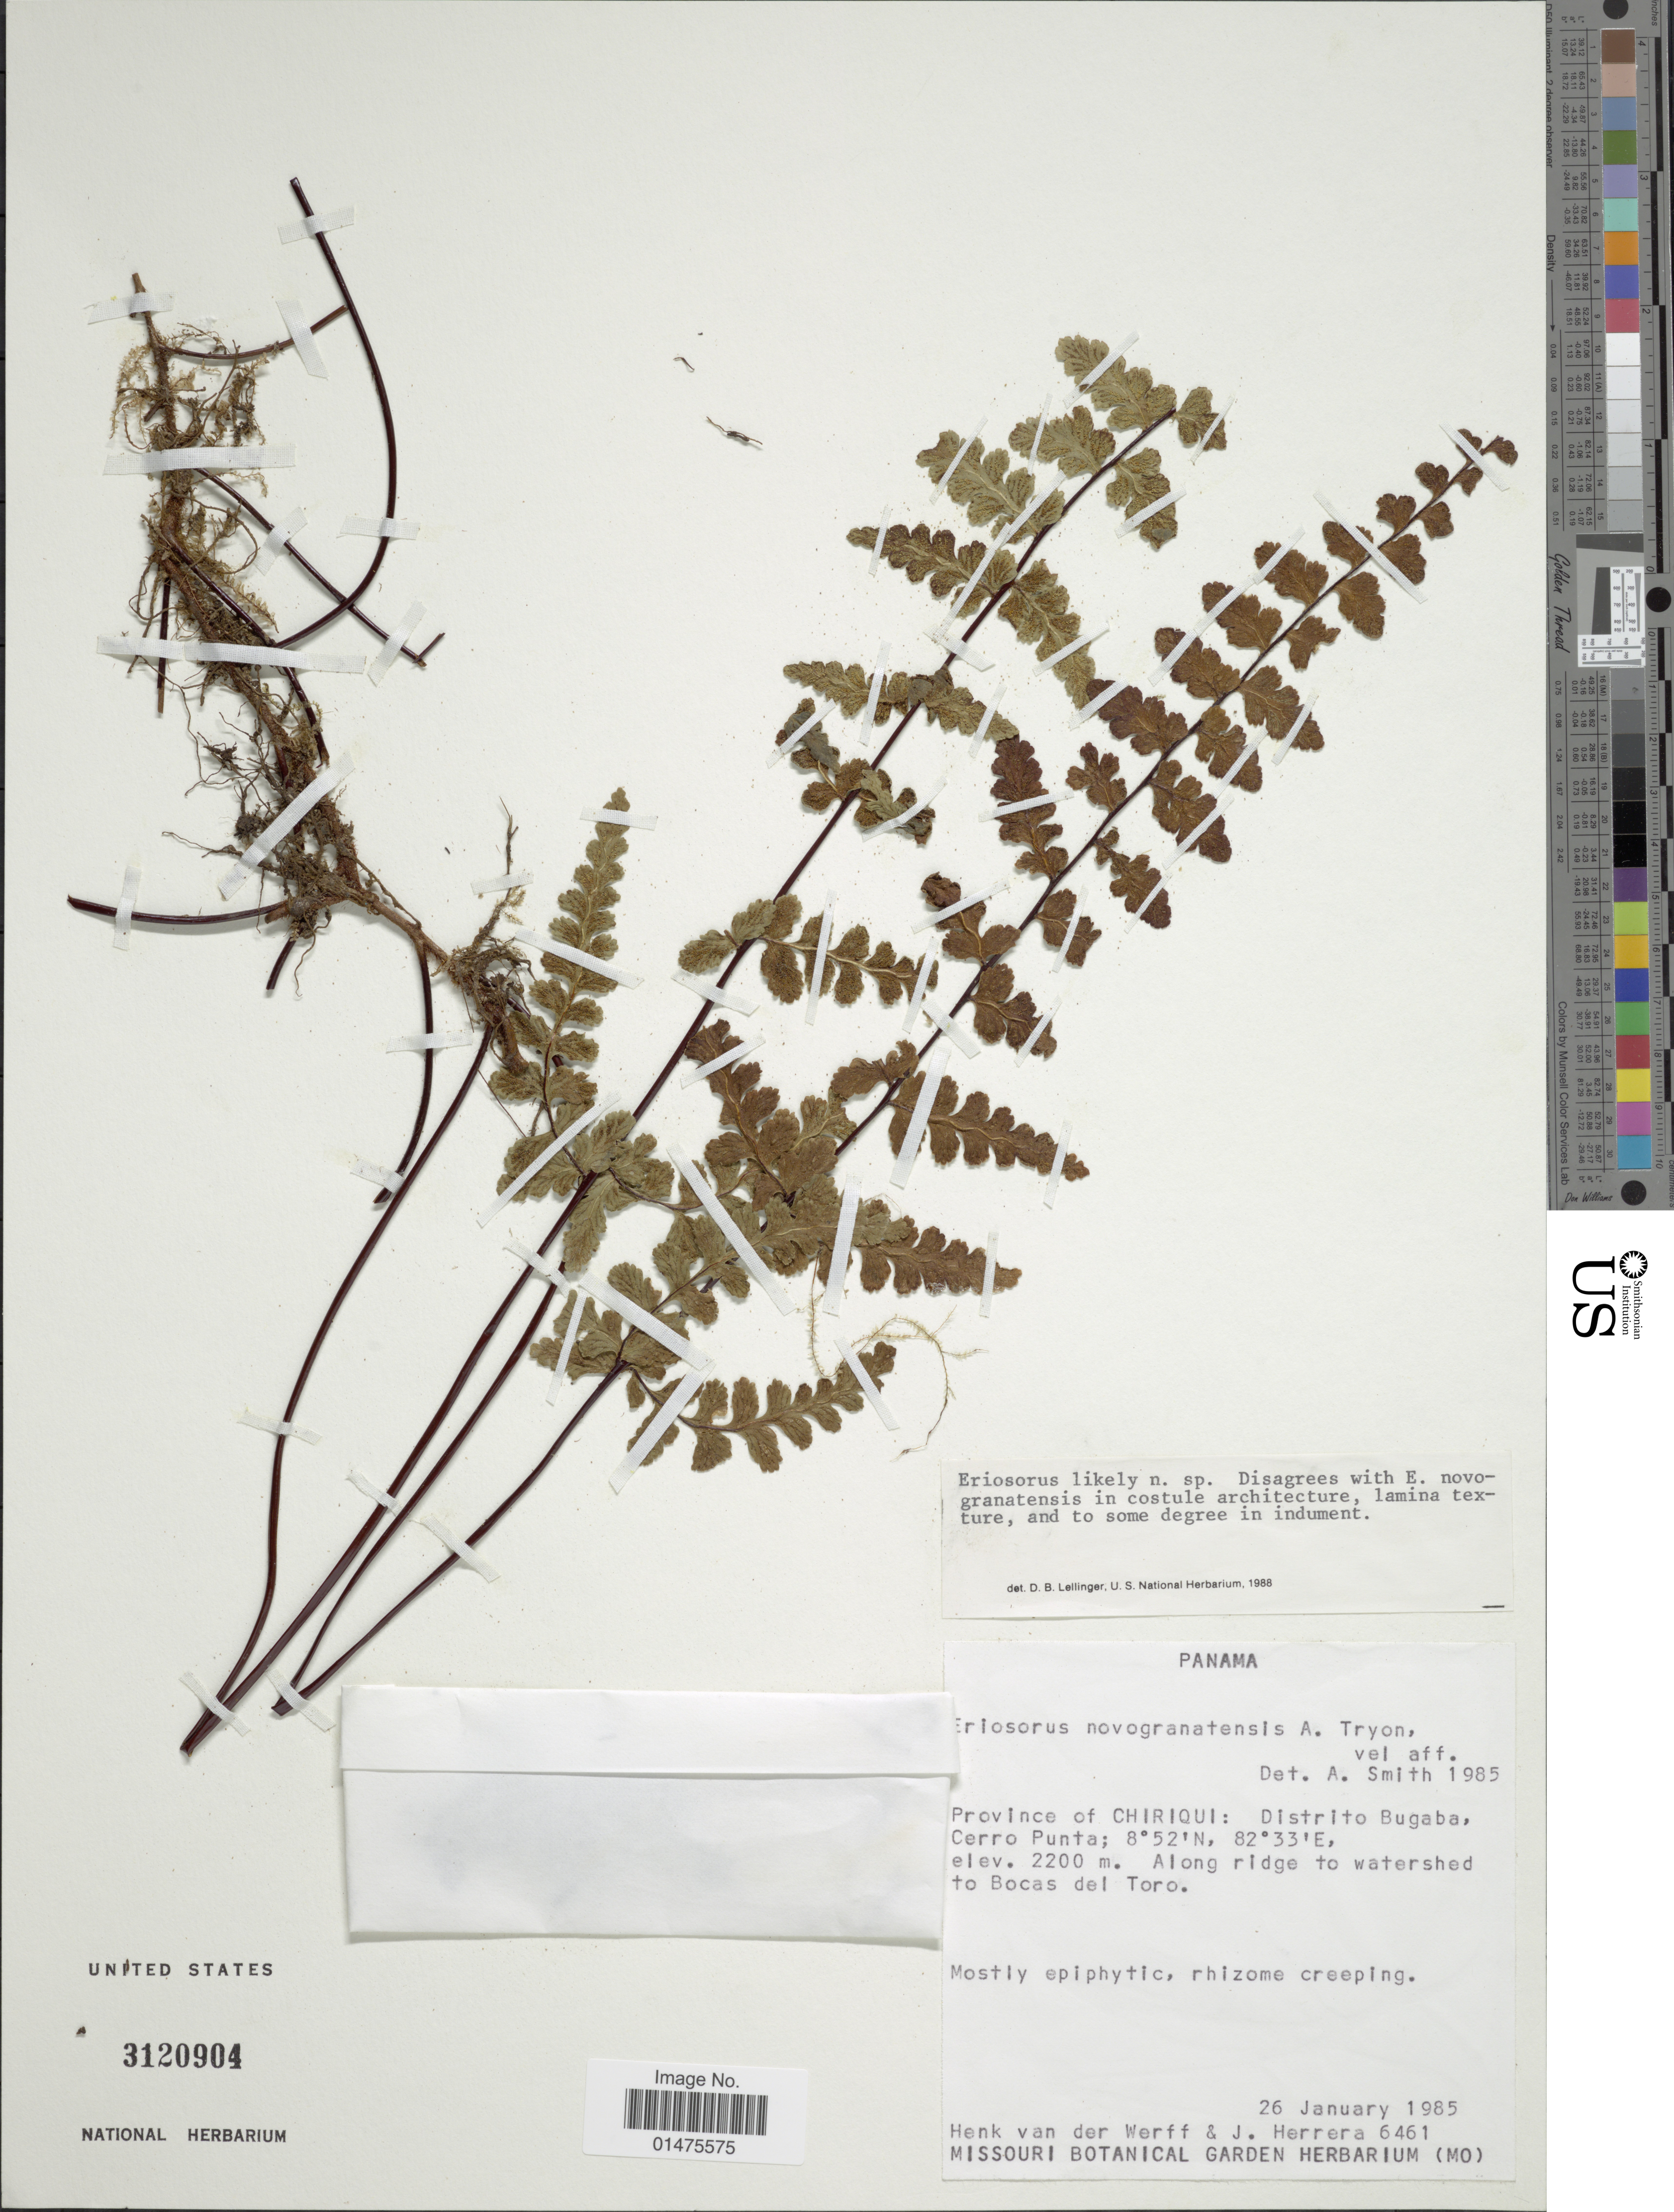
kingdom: Plantae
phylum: Tracheophyta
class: Polypodiopsida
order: Polypodiales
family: Pteridaceae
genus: Jamesonia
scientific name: Jamesonia novogranatensis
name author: (A.F. Tryon) Christenh.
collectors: H. van der Werff & J. Herrera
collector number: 6461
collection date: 1985-01-26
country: Panama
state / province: Chiriqui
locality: Distrito Bugaba, Cerro unta. Along watershed to Bocas del Toro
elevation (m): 2200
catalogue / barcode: US 3120904